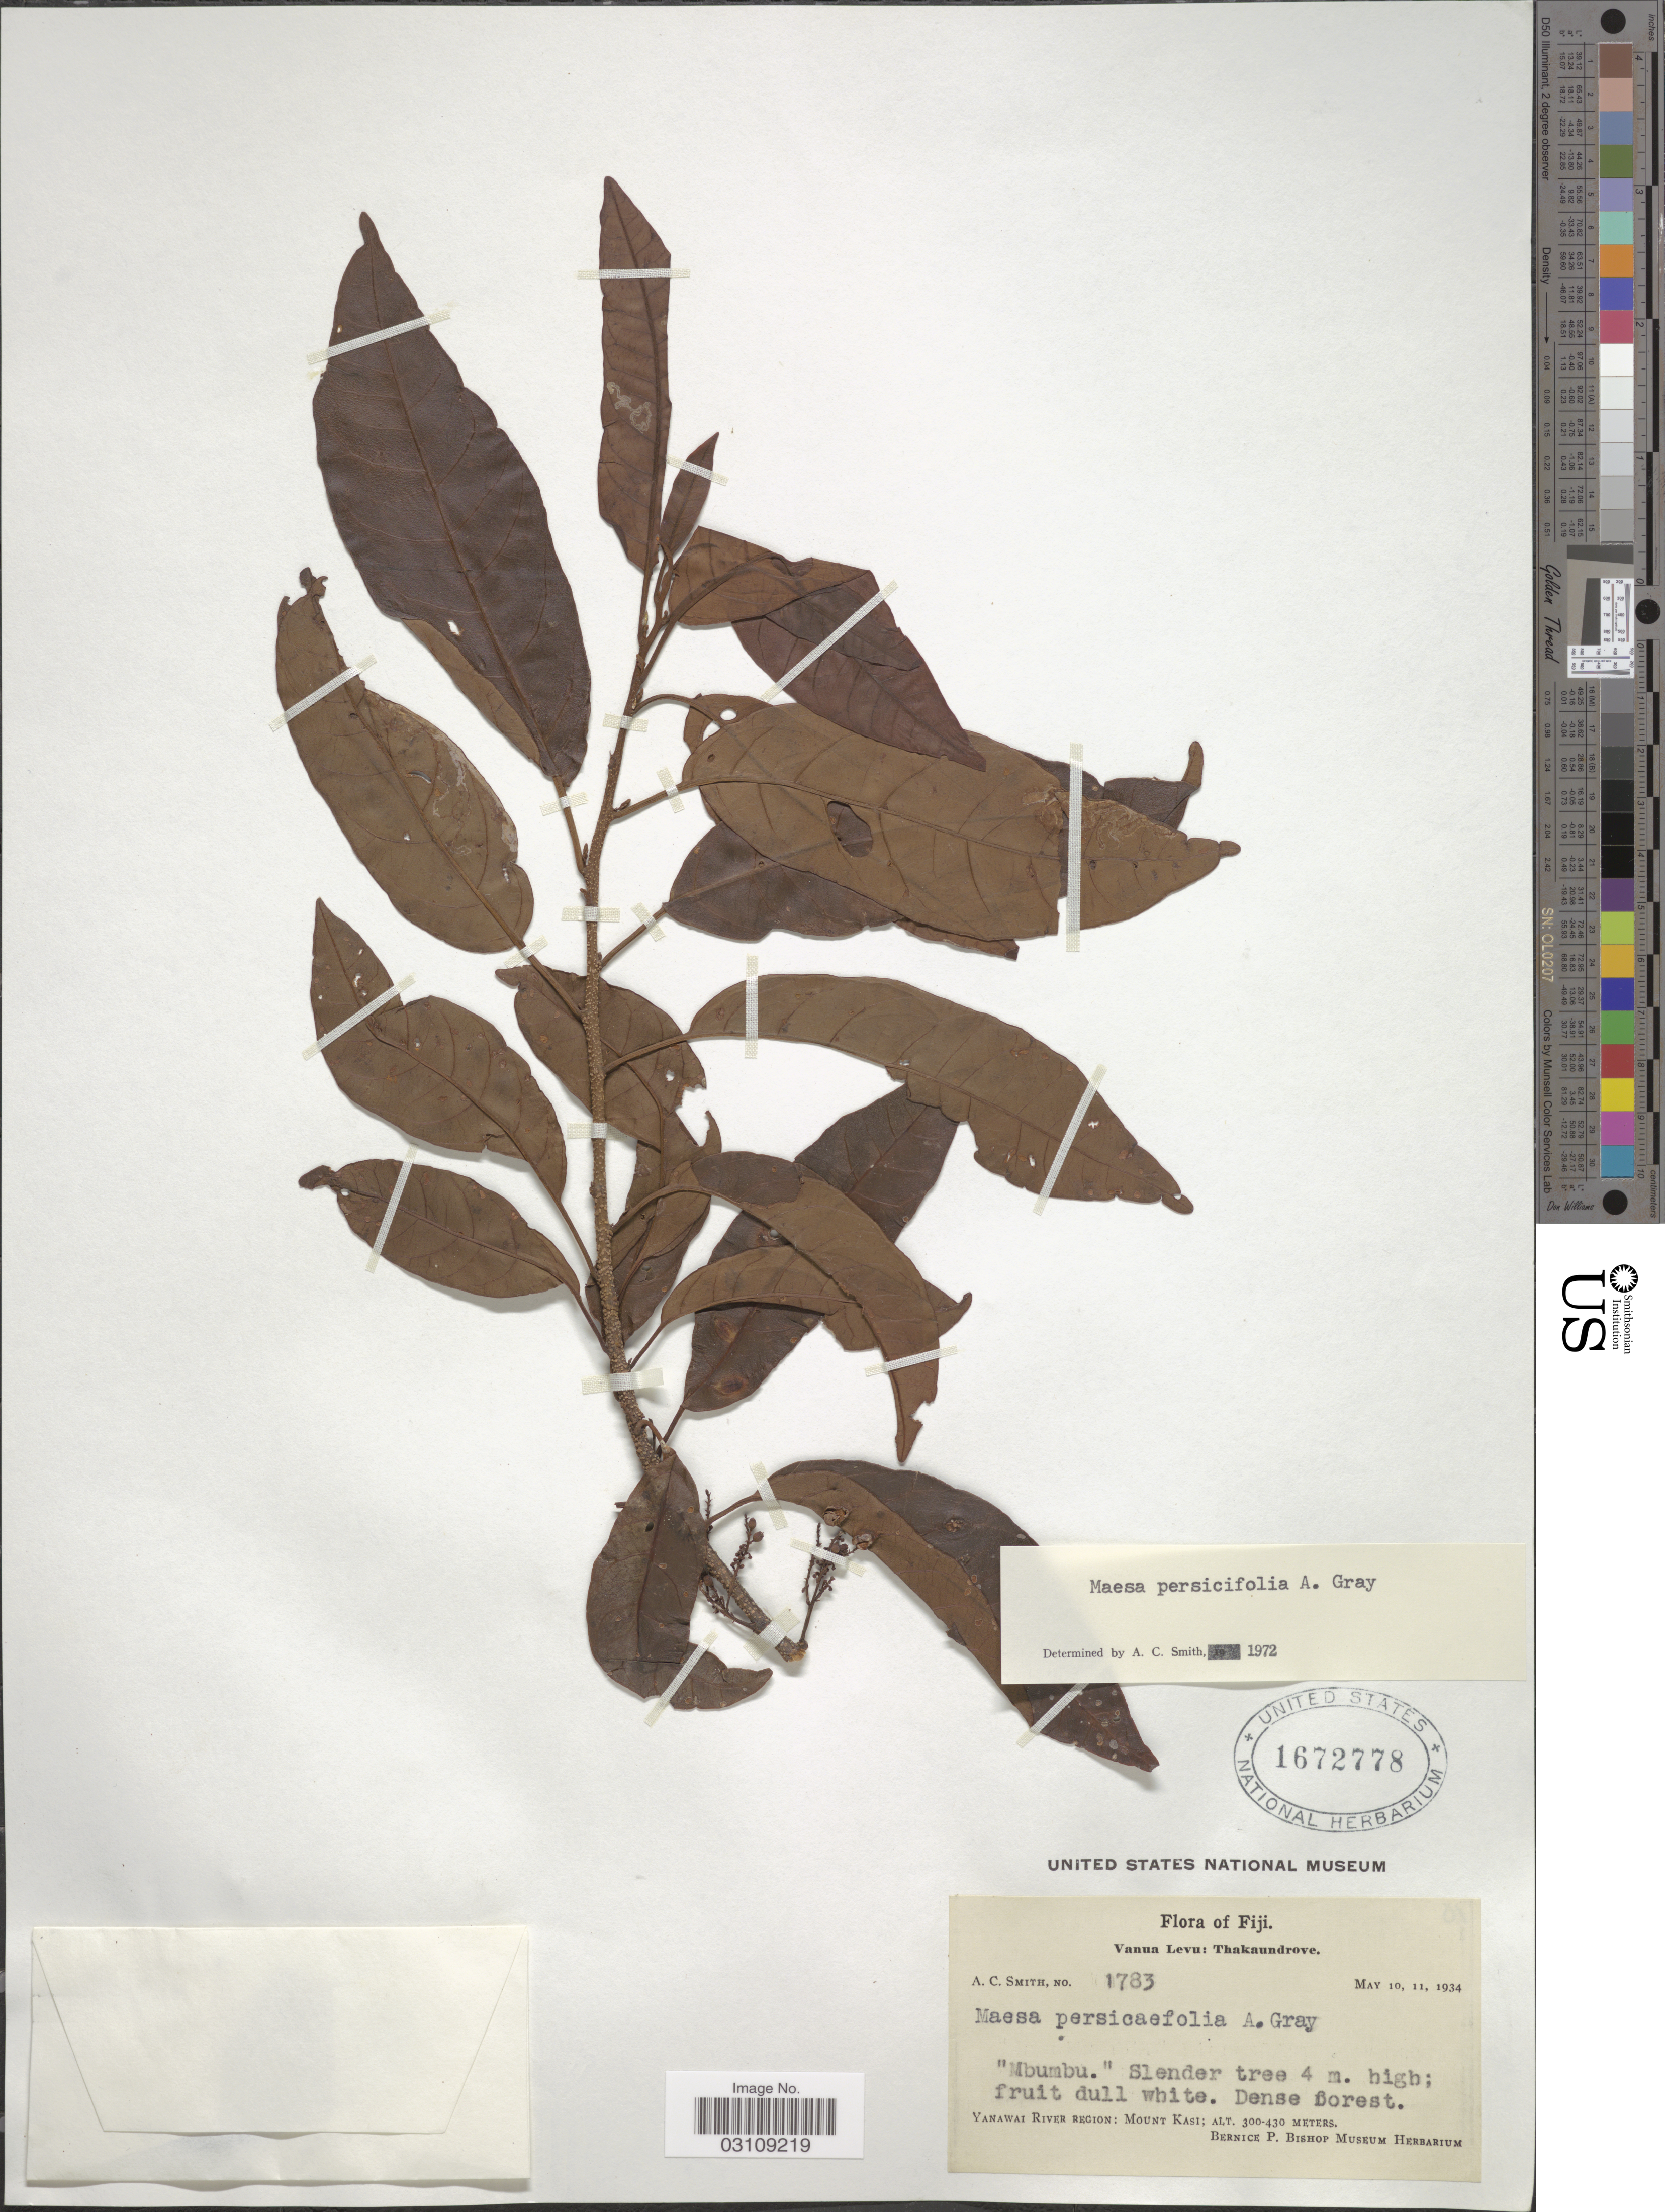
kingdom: Plantae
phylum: Tracheophyta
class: Magnoliopsida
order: Ericales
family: Primulaceae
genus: Maesa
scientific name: Maesa persicaefolia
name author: A. Gray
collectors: A. C. Smith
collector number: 1783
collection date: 1934-05-10/1934-05-11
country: Fiji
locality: Vanua Levu: Thakaundrove. Yanawai River Region: Mount Kasi.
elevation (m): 300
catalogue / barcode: US 1672778